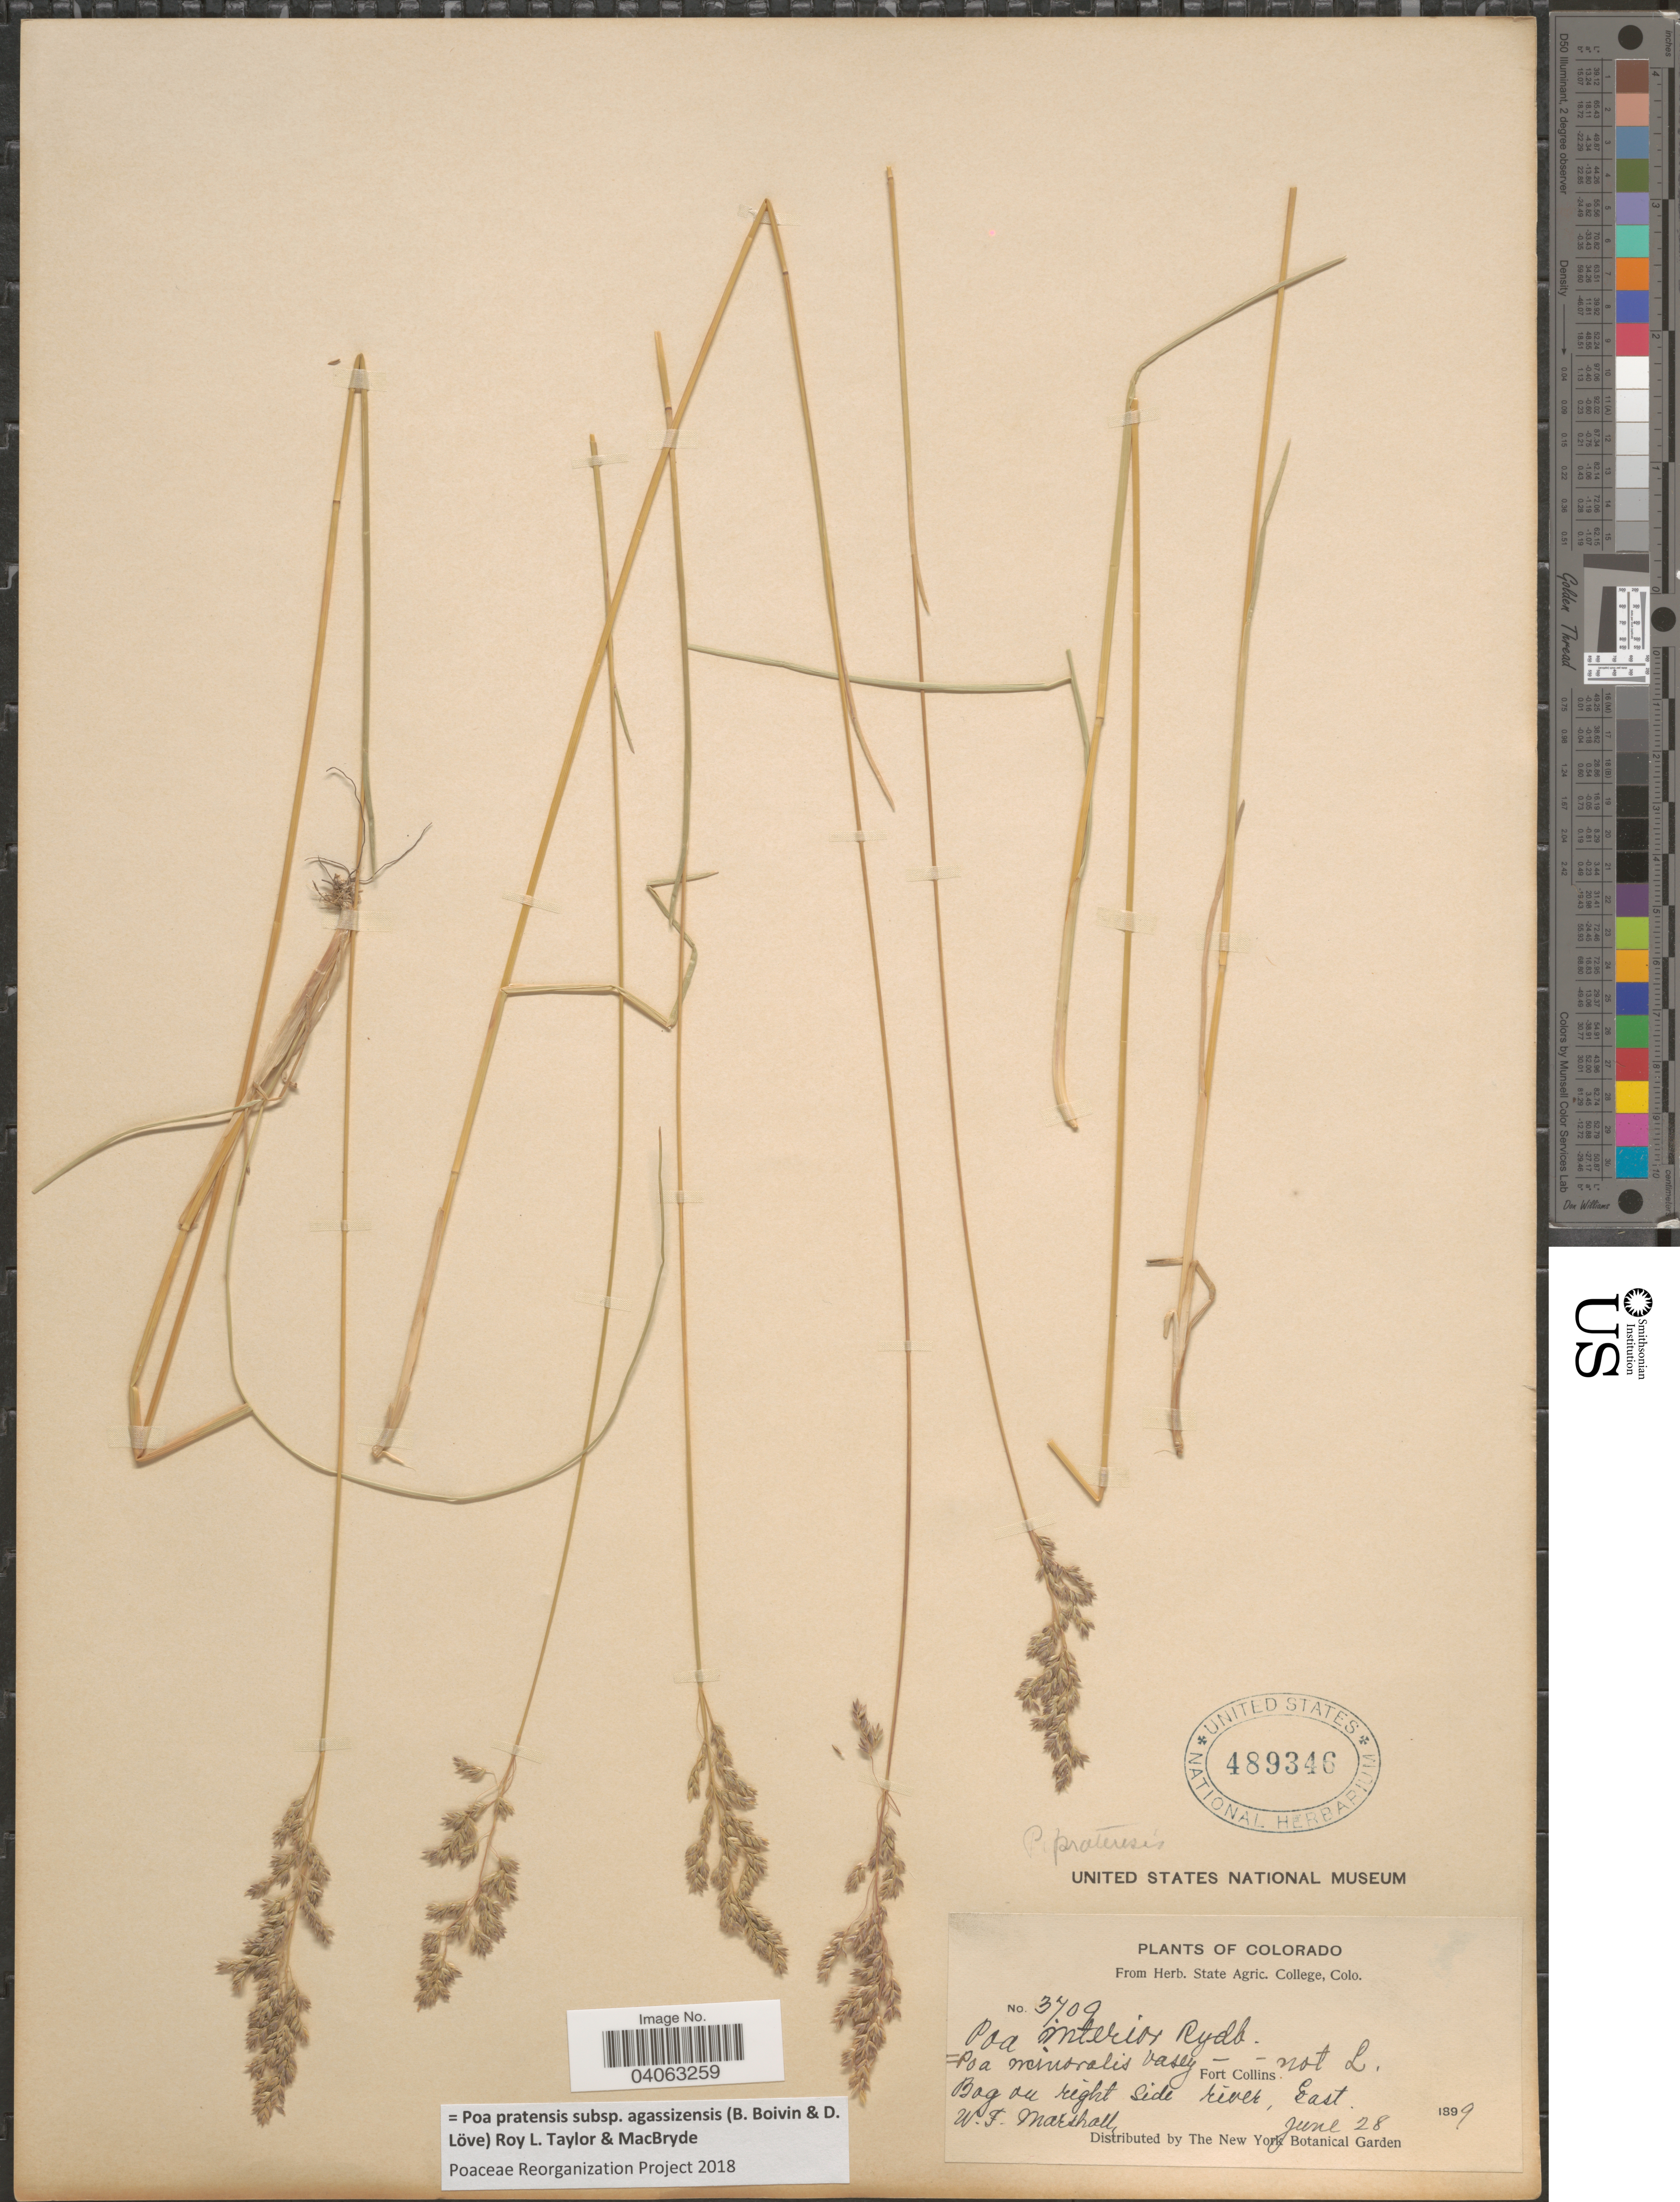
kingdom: Plantae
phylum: Tracheophyta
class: Liliopsida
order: Poales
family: Poaceae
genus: Poa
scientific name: Poa pratensis subsp. agassizensis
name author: (B. Boivin & D. Löve) Roy L. Taylor & MacBryde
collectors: W. F. Marshall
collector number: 3709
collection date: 1899-06-28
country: United States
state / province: Colorado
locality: Bog on right side river, East. Fort Collins.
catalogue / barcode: US 489346